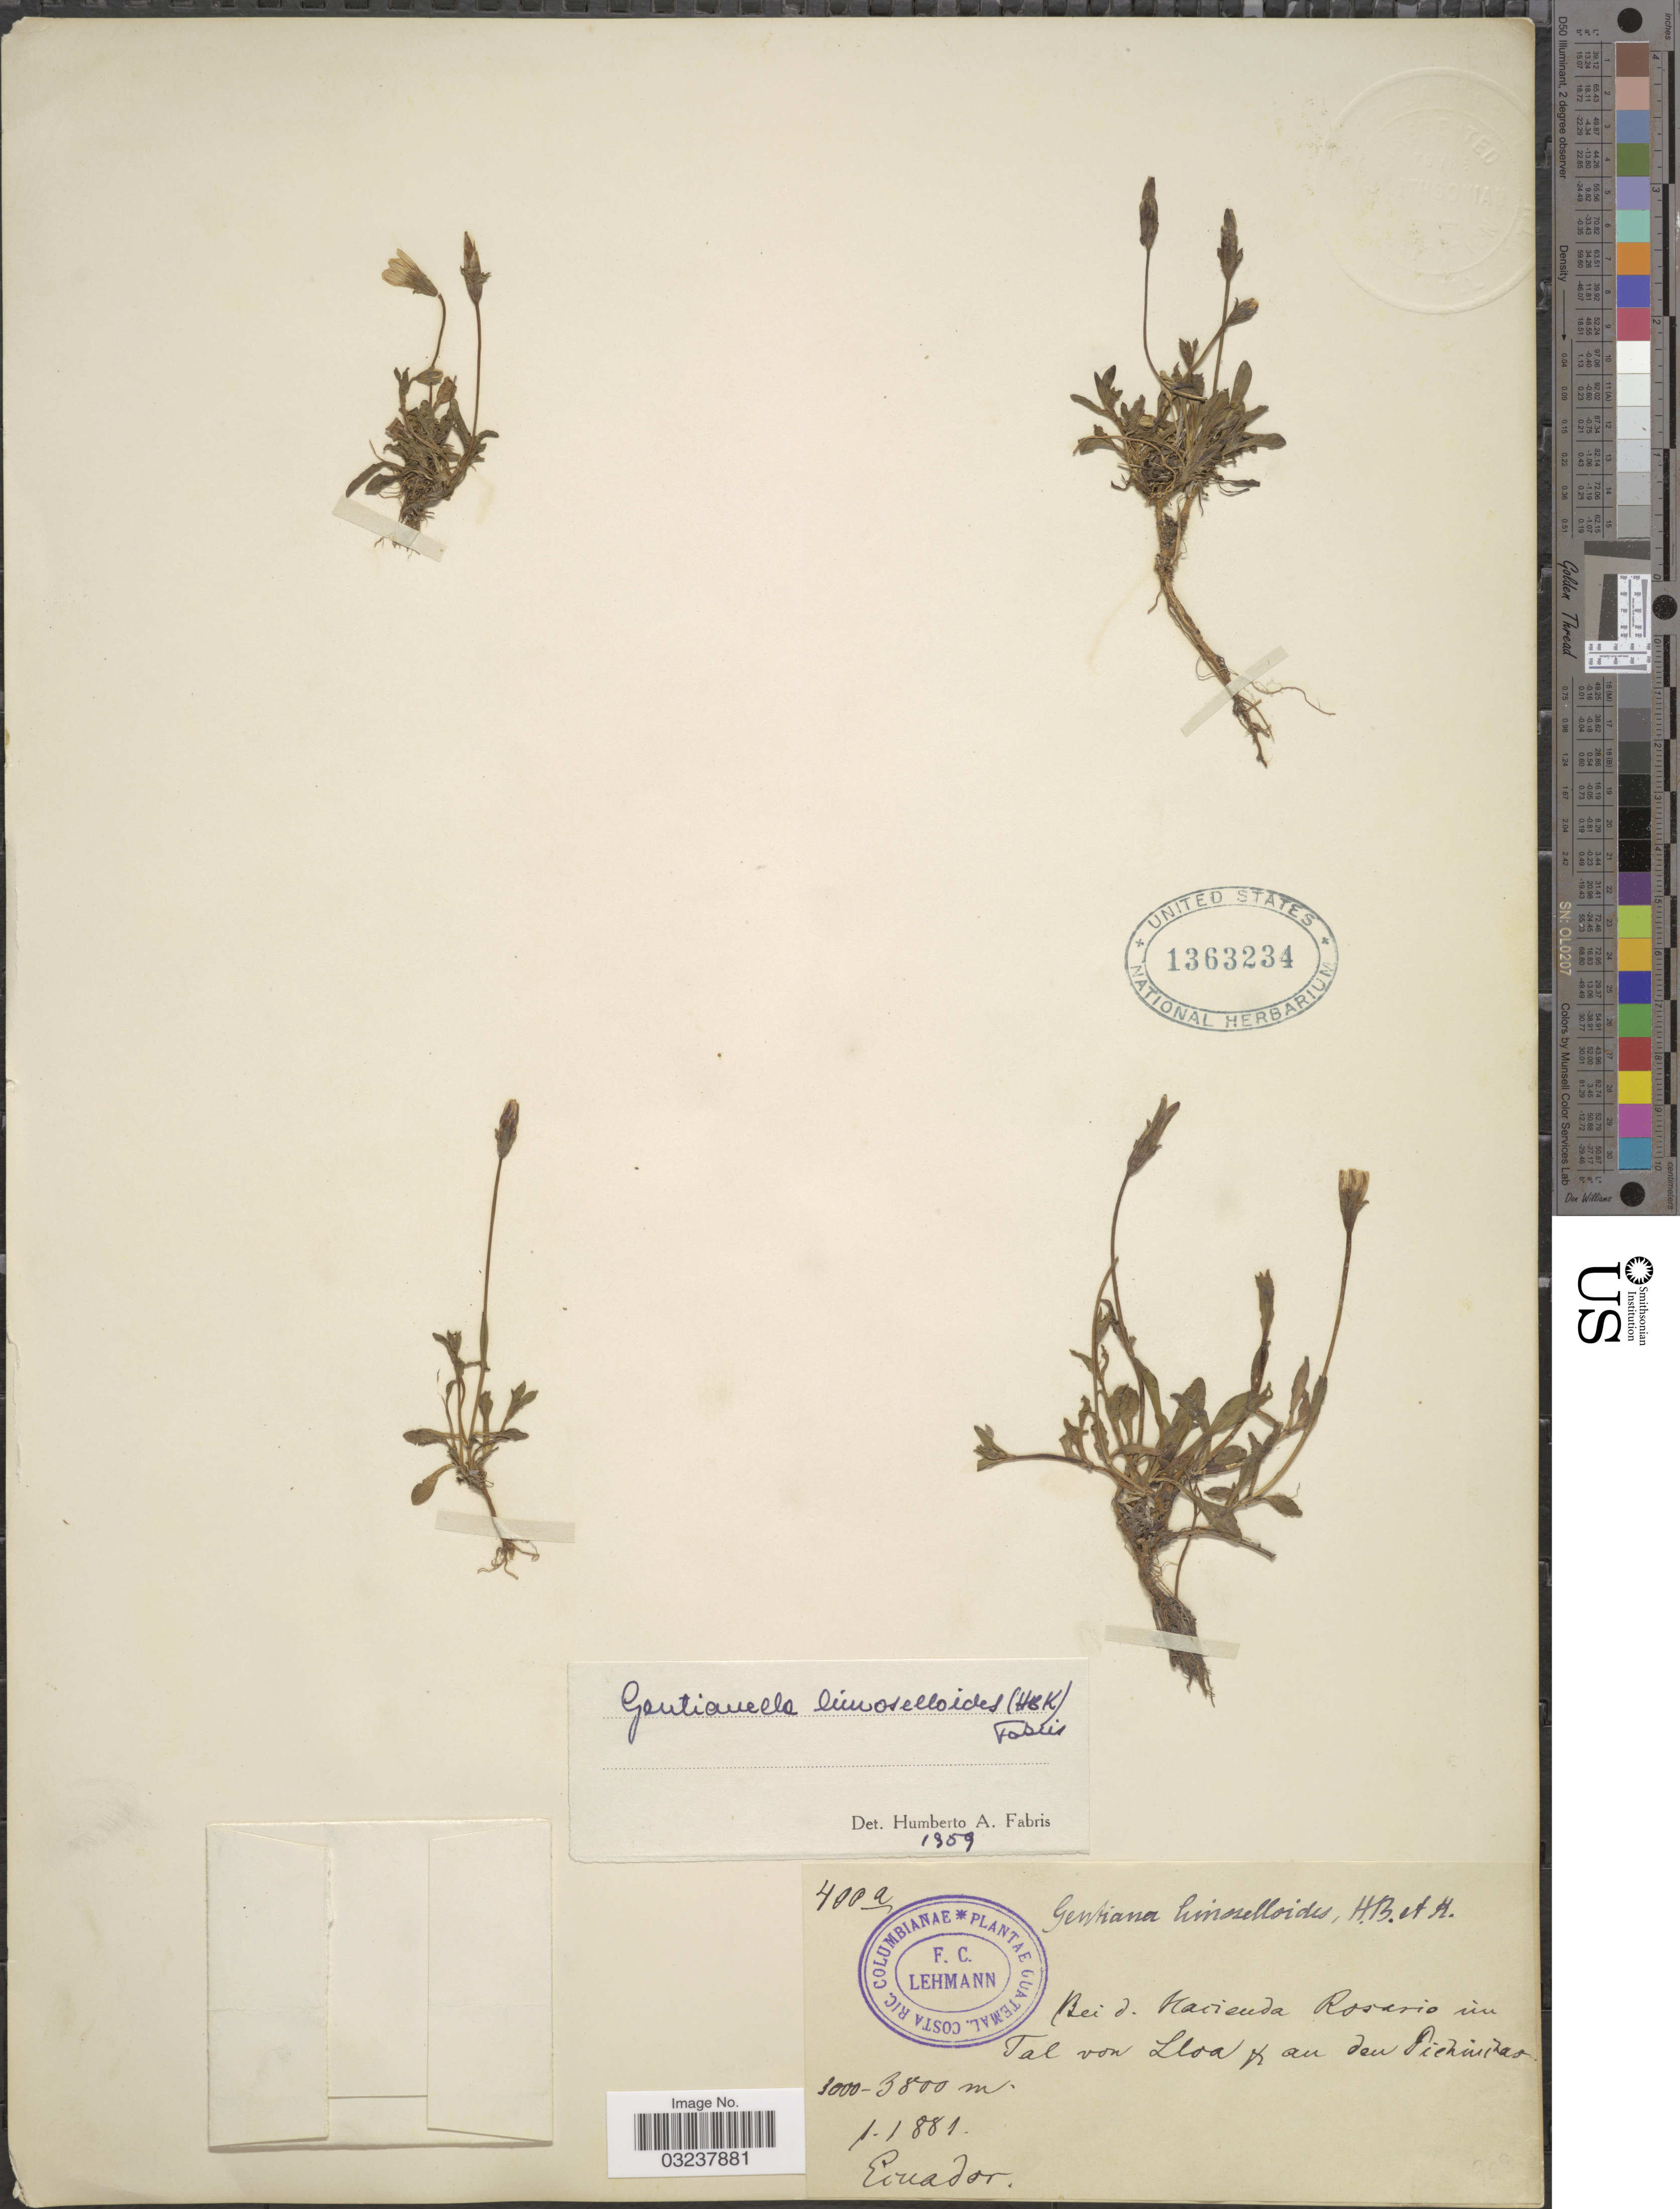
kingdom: Plantae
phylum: Tracheophyta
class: Magnoliopsida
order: Gentianales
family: Gentianaceae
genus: Gentianella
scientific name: Gentianella limoselloides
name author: (Kunth) Fabris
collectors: F. C. Lehmann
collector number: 400a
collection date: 1881-01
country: Ecuador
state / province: Pichincha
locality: Bei d. Hacienda Rosario im Tal von Lloa & an den Pichincha.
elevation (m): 3000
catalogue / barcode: US 1363234